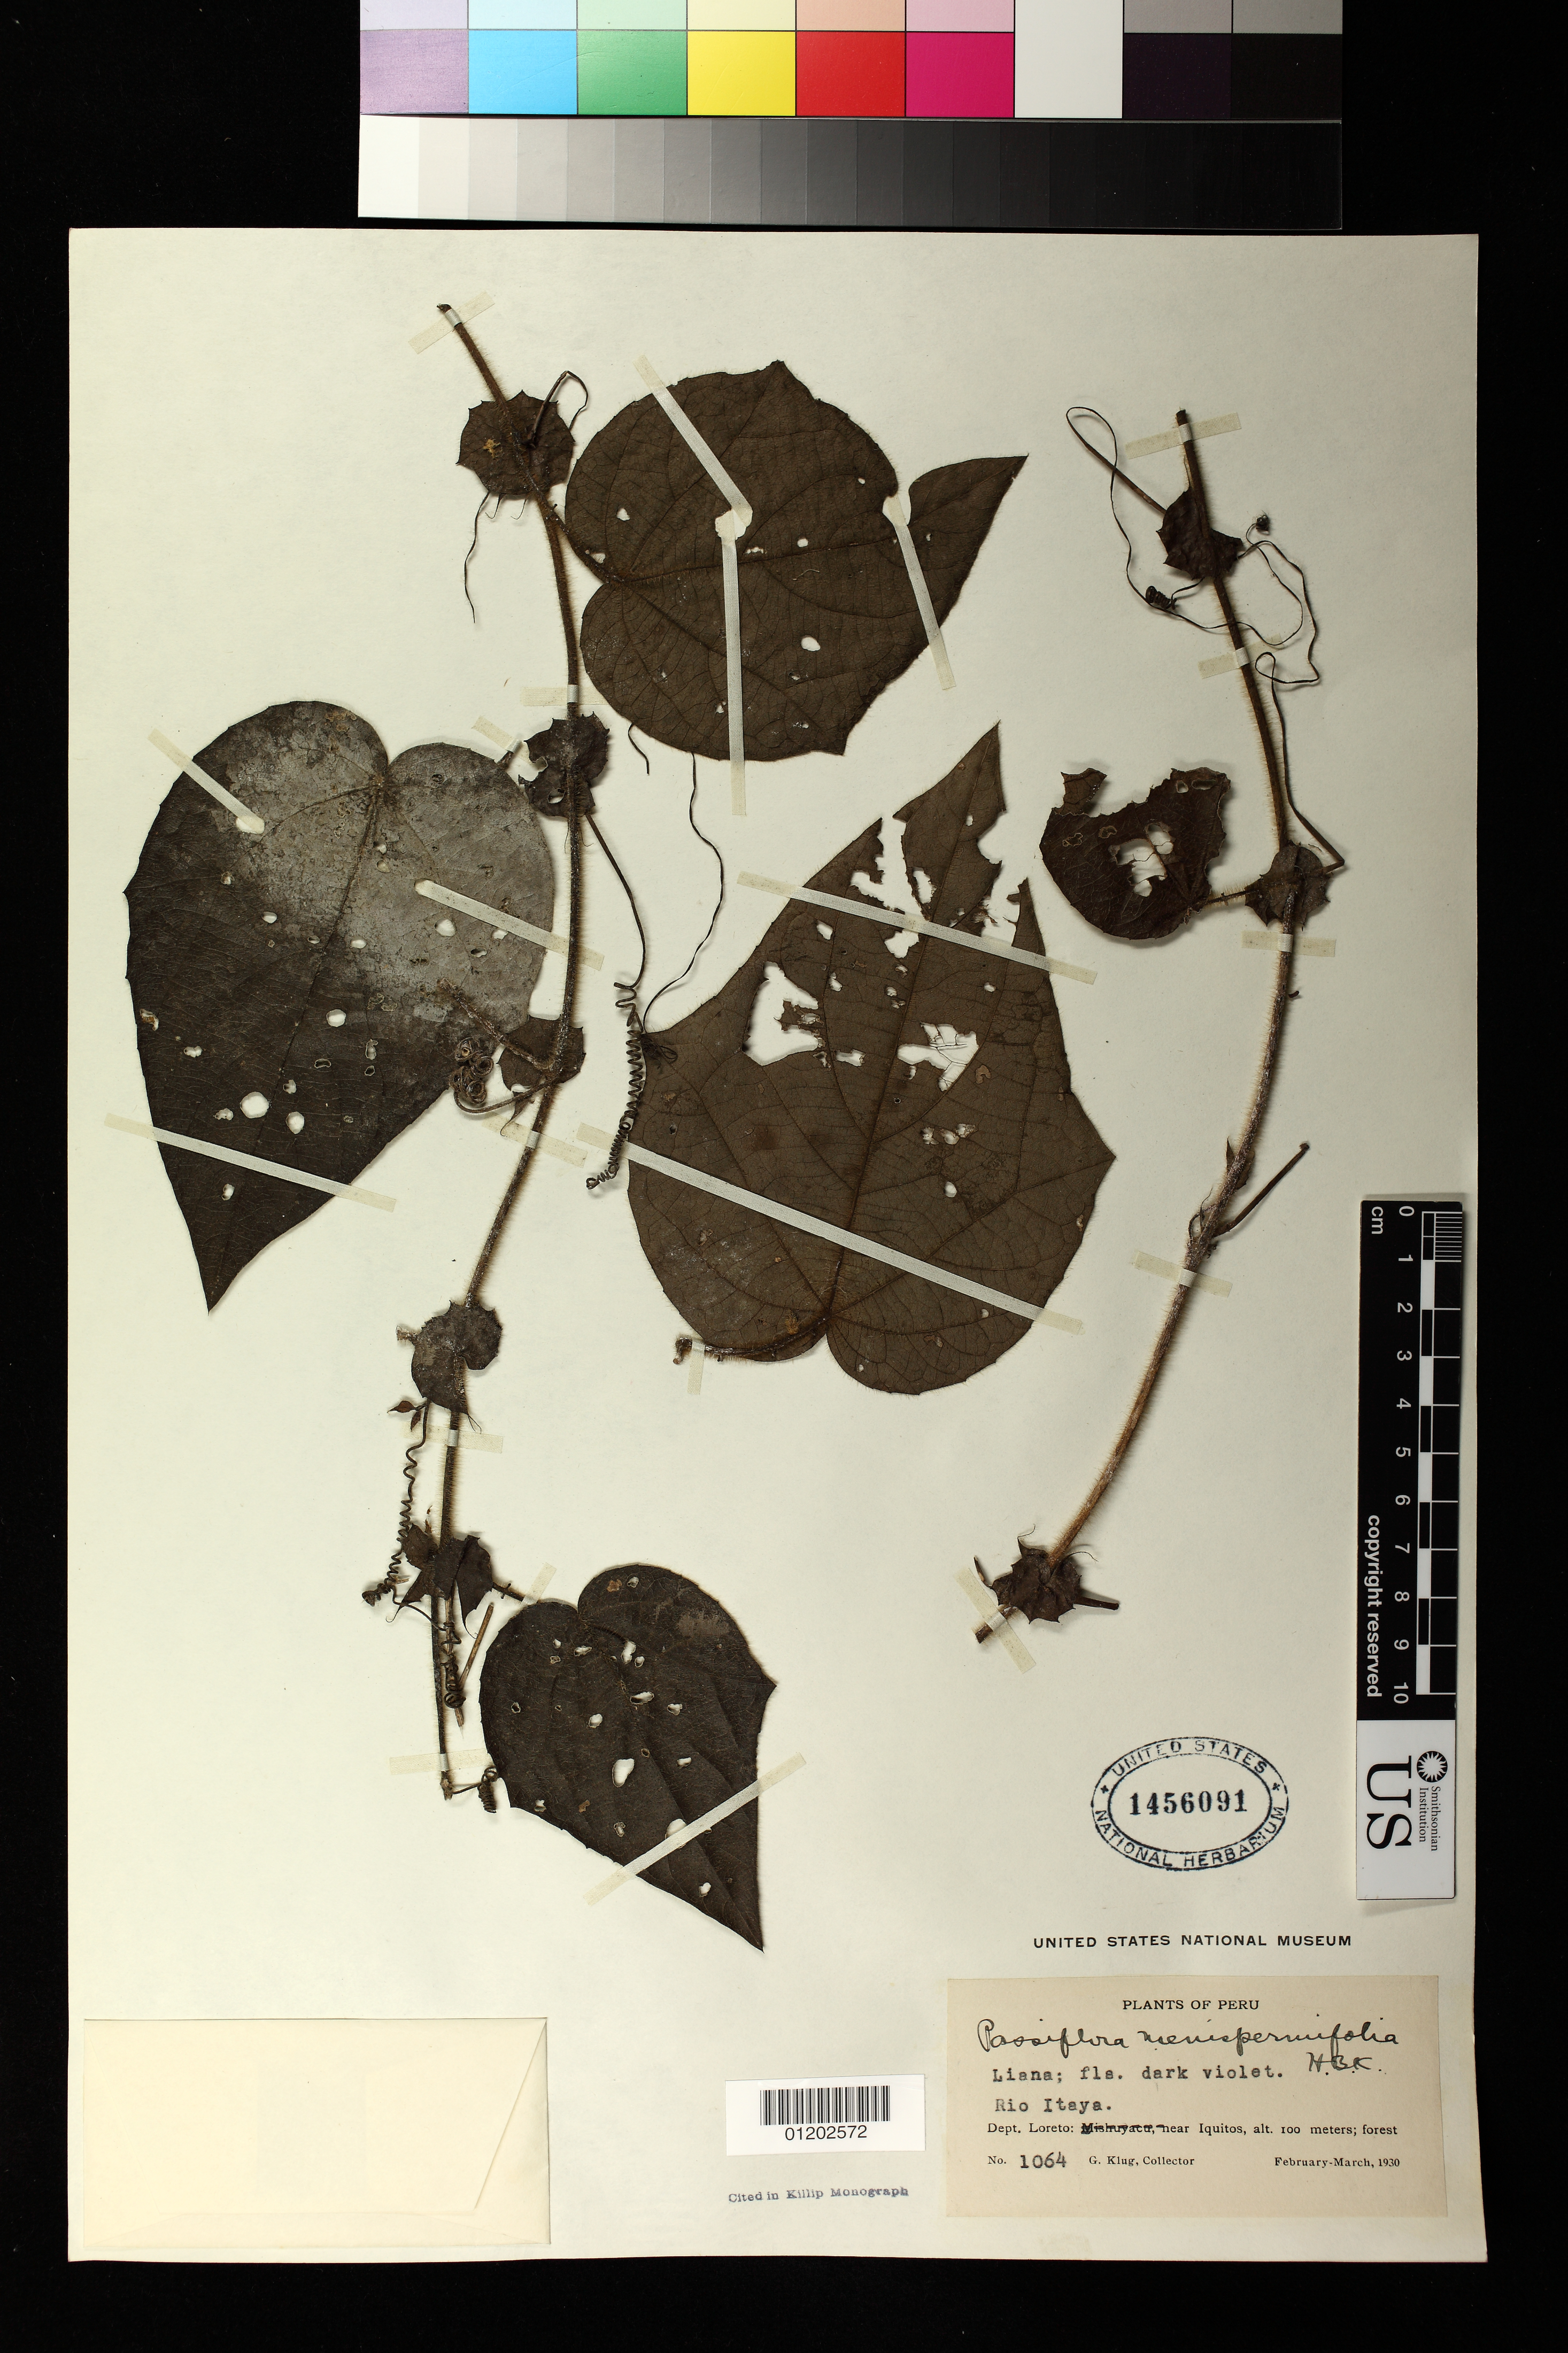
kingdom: Plantae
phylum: Tracheophyta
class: Magnoliopsida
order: Malpighiales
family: Passifloraceae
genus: Passiflora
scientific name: Passiflora menispermifolia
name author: Kunth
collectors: G. Klug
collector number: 1064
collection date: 1930-02/1930-03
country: Peru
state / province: Loreto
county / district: Maynas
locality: Rio Itaya.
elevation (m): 100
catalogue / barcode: US 1456091